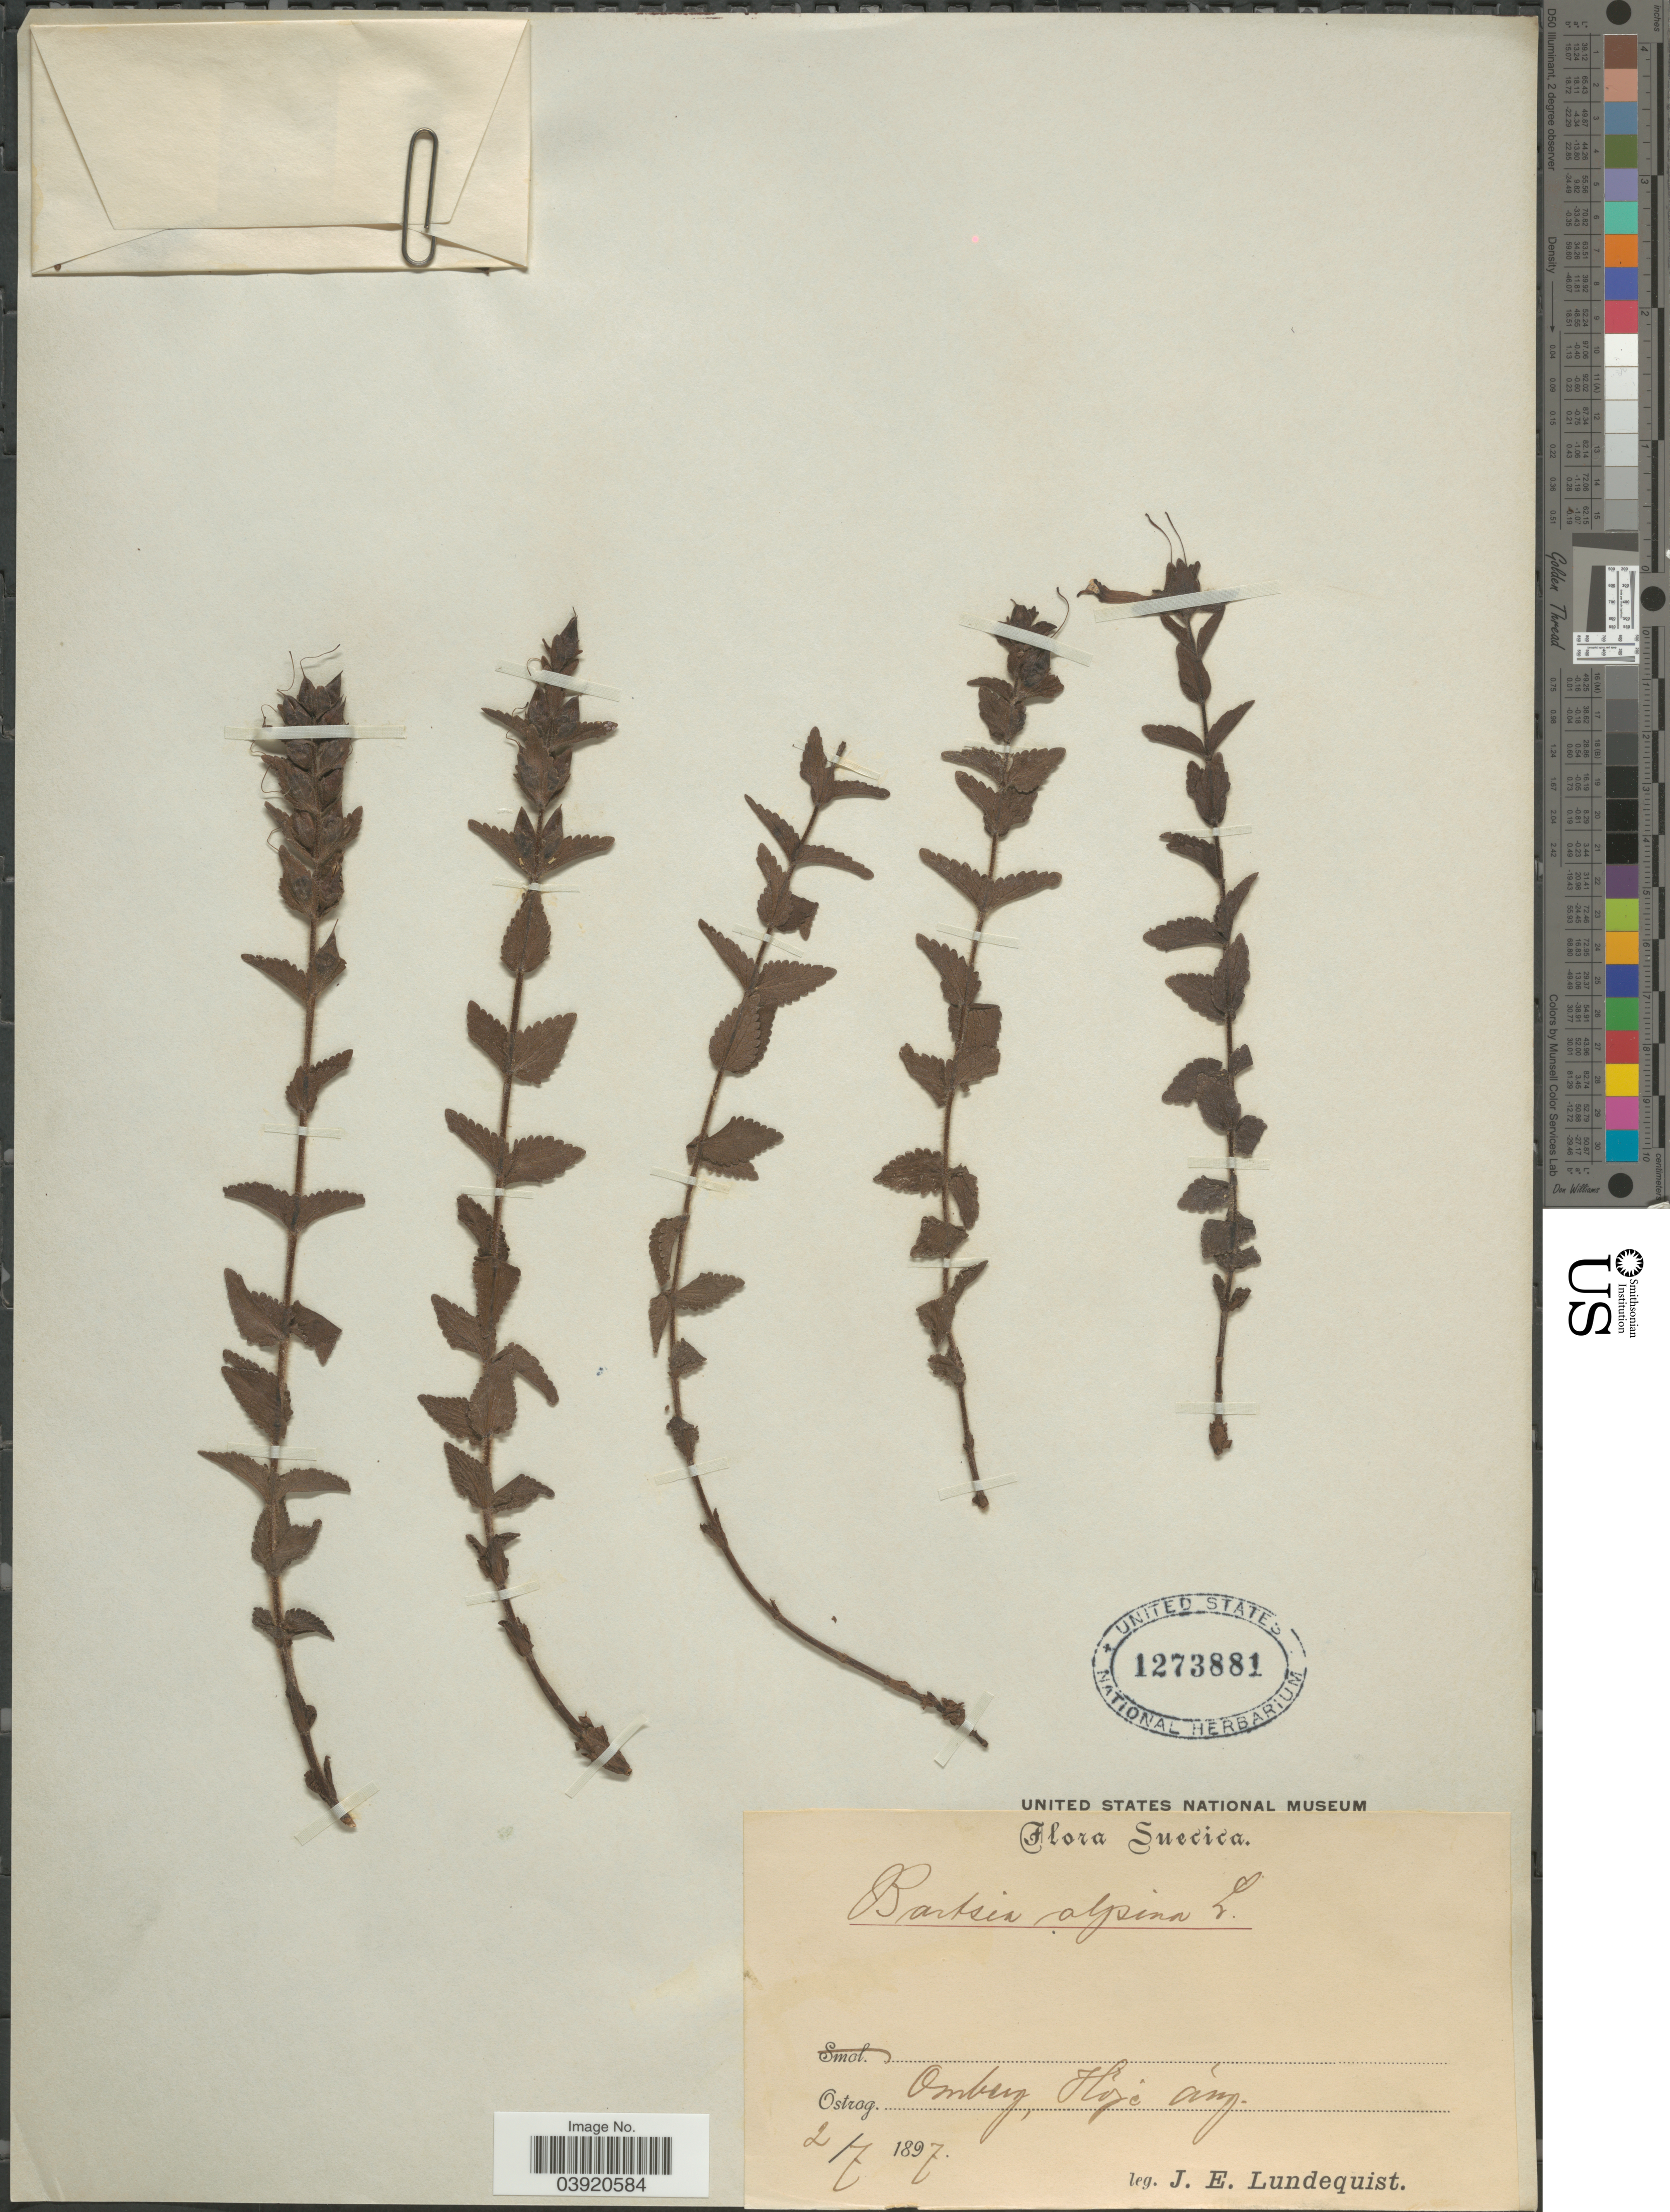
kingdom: Plantae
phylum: Tracheophyta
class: Magnoliopsida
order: Lamiales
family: Orobanchaceae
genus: Bartsia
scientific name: Bartsia alpina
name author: L.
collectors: J. Lundequist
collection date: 1897-07-02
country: Sweden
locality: Suecica. Ostrog. Omberg, Hoje ang.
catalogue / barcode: US 1273881